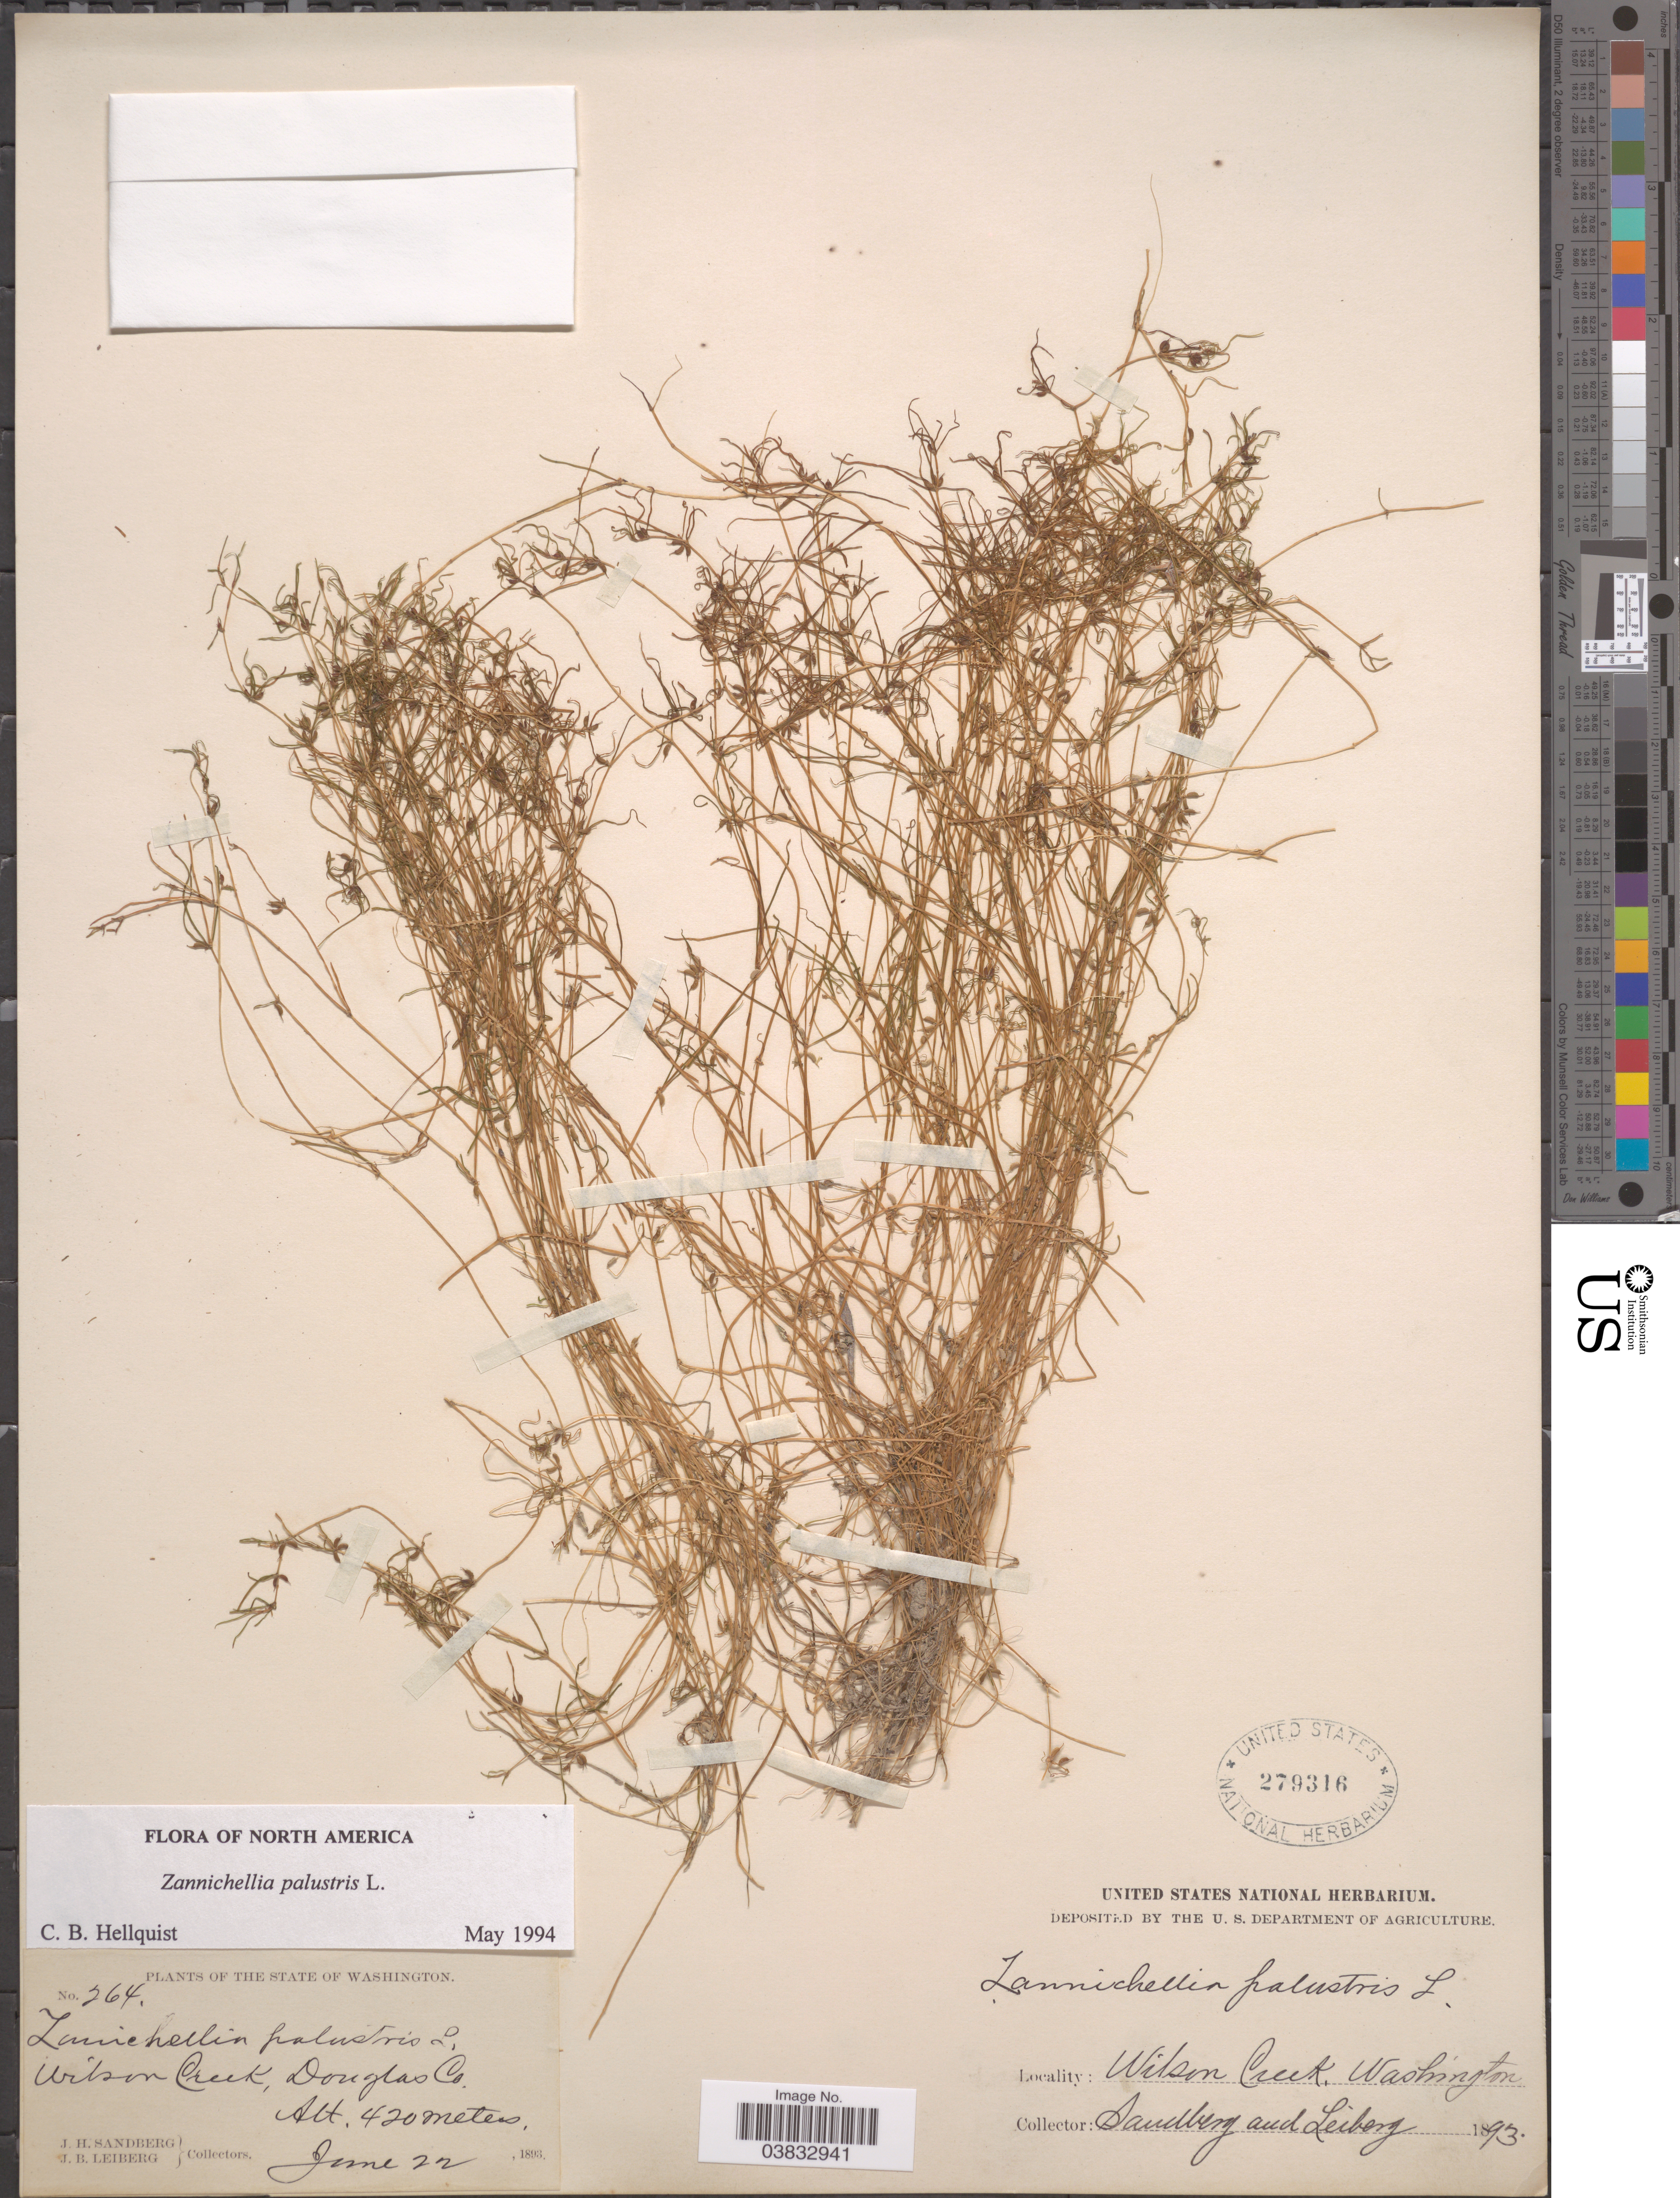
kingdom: Plantae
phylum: Tracheophyta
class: Liliopsida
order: Alismatales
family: Potamogetonaceae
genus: Zannichellia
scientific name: Zannichellia palustris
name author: L.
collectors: J. H. Sandberg & J. B. Leiberg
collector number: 264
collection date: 1893-06-22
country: United States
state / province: Washington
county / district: Douglas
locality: Wilson Creek, Douglas Co.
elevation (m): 420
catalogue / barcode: US 279316